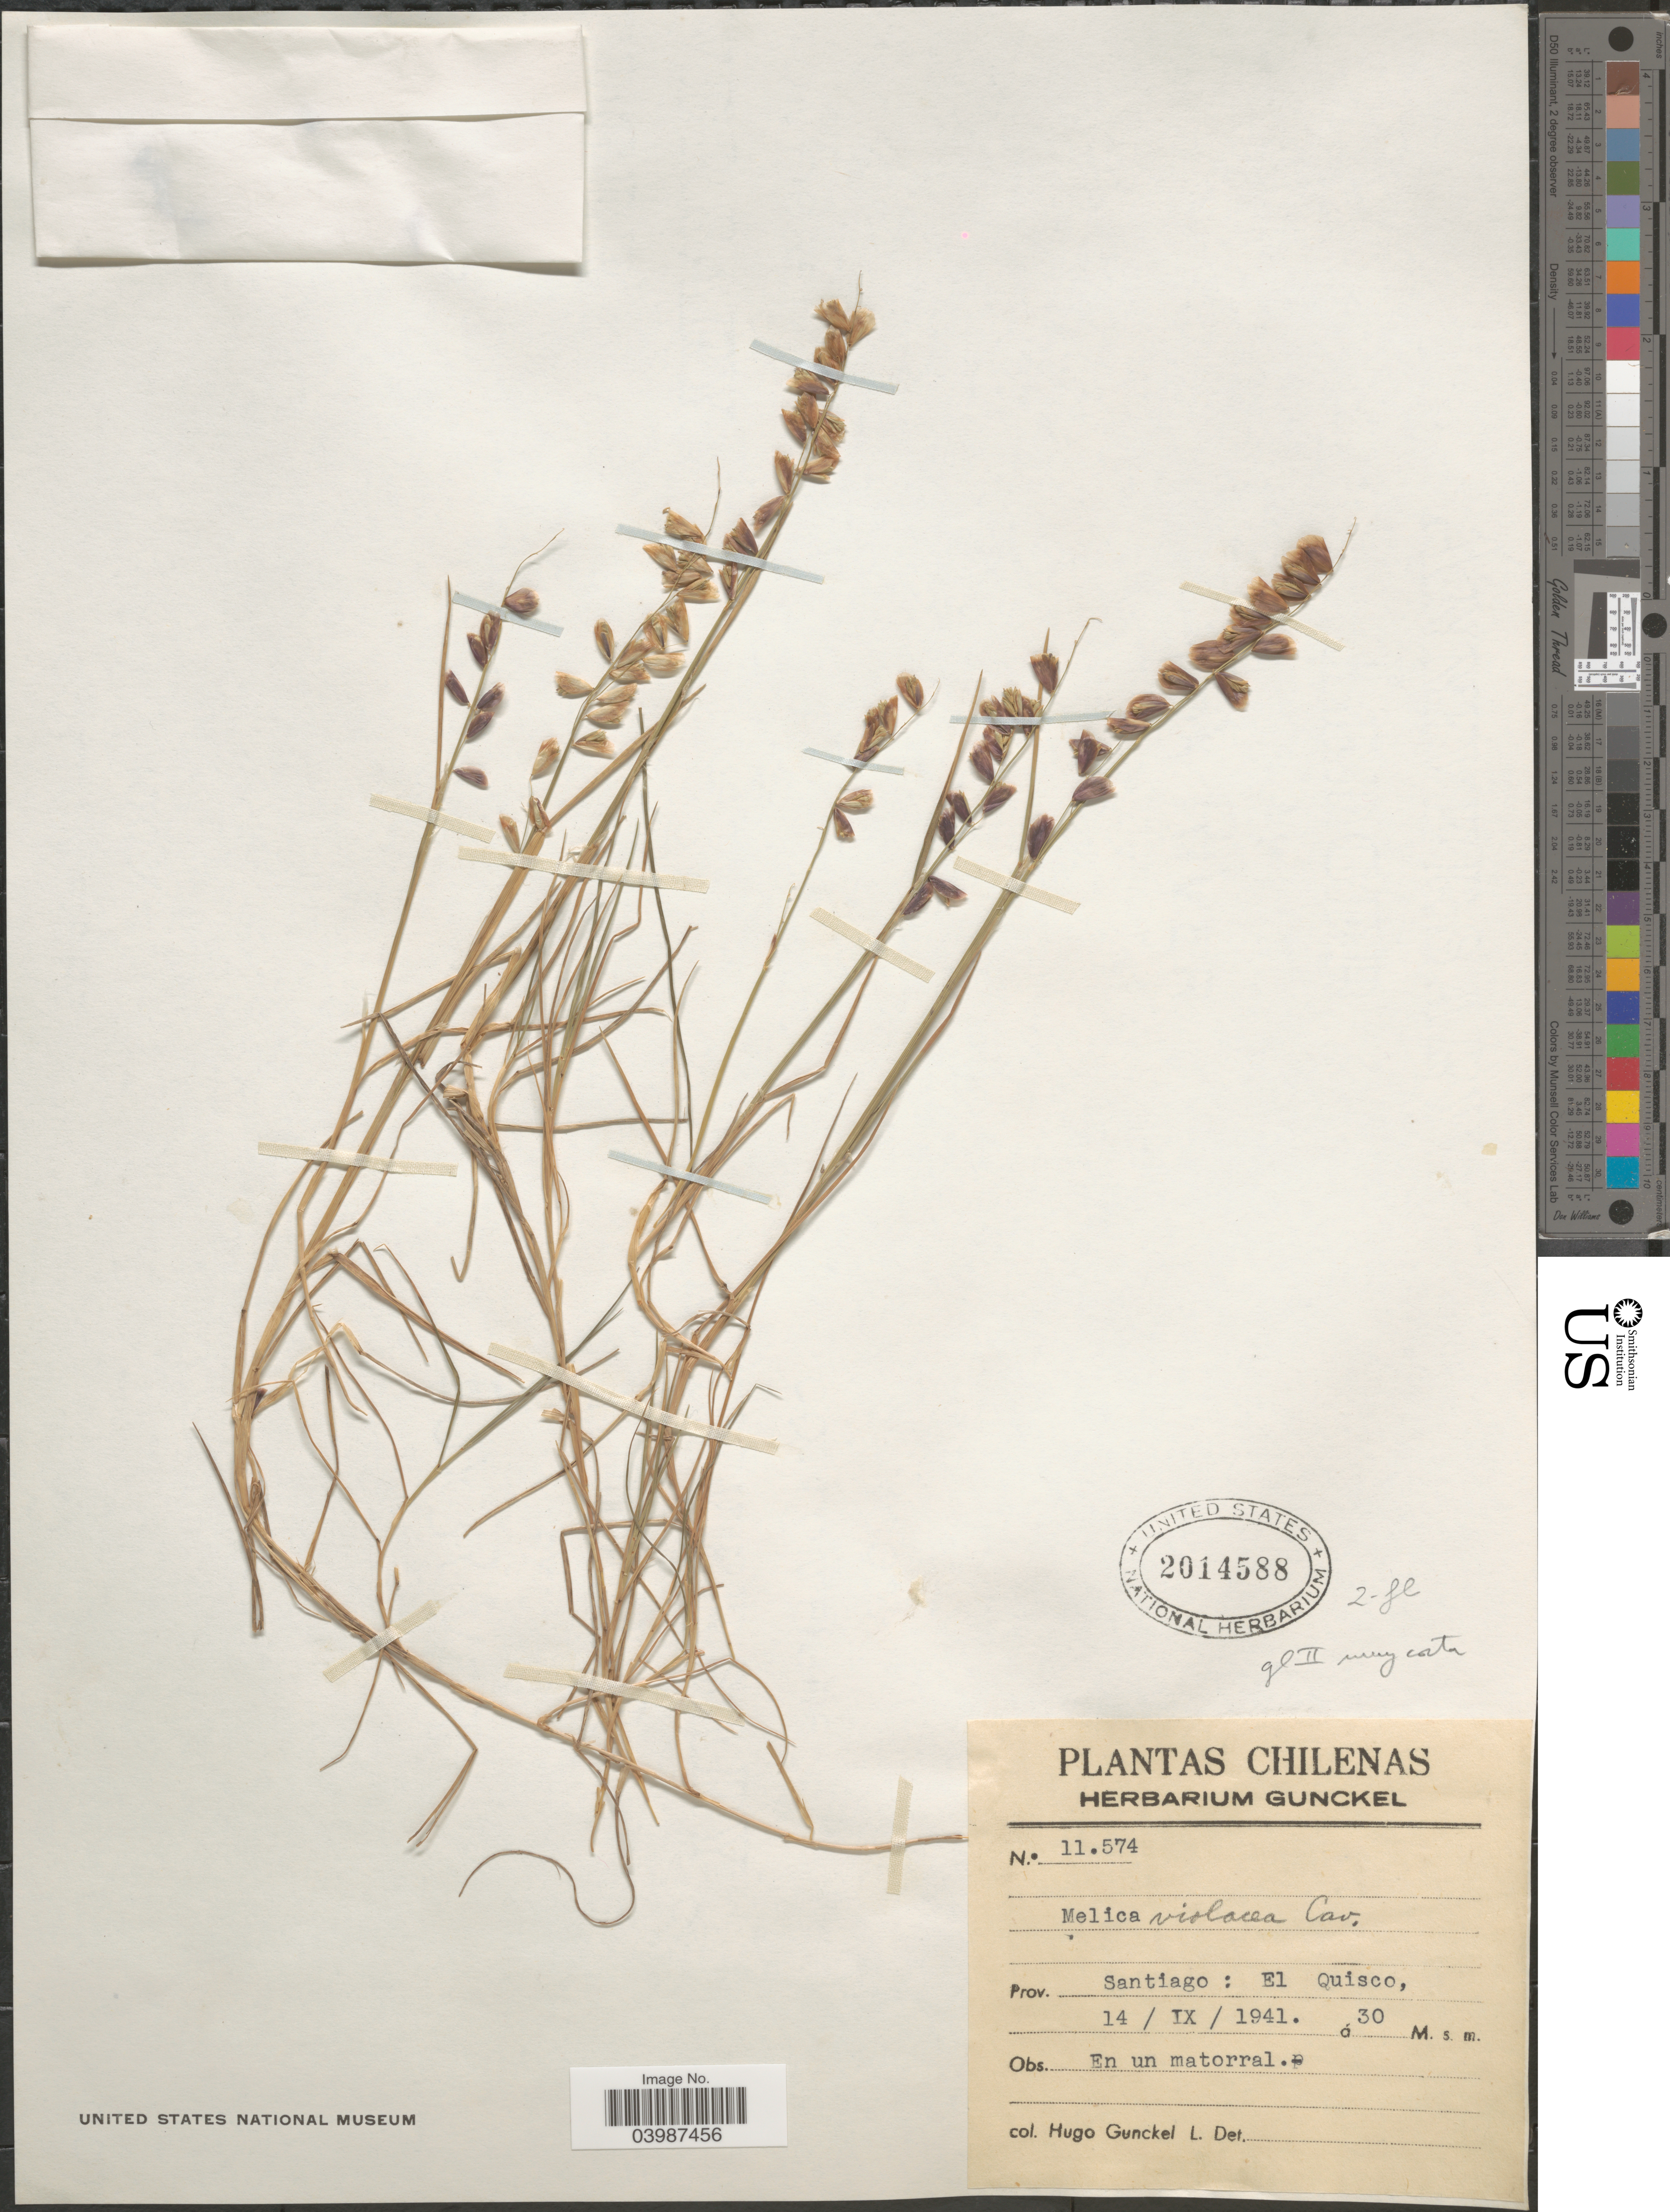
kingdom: Plantae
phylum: Tracheophyta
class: Liliopsida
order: Poales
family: Poaceae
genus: Melica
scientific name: Melica violacea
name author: Cav.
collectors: H. Gunckel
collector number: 11574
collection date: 1941-09-14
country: Chile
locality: Prov. Santiago: El Quisco.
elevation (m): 30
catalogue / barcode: US 2014588